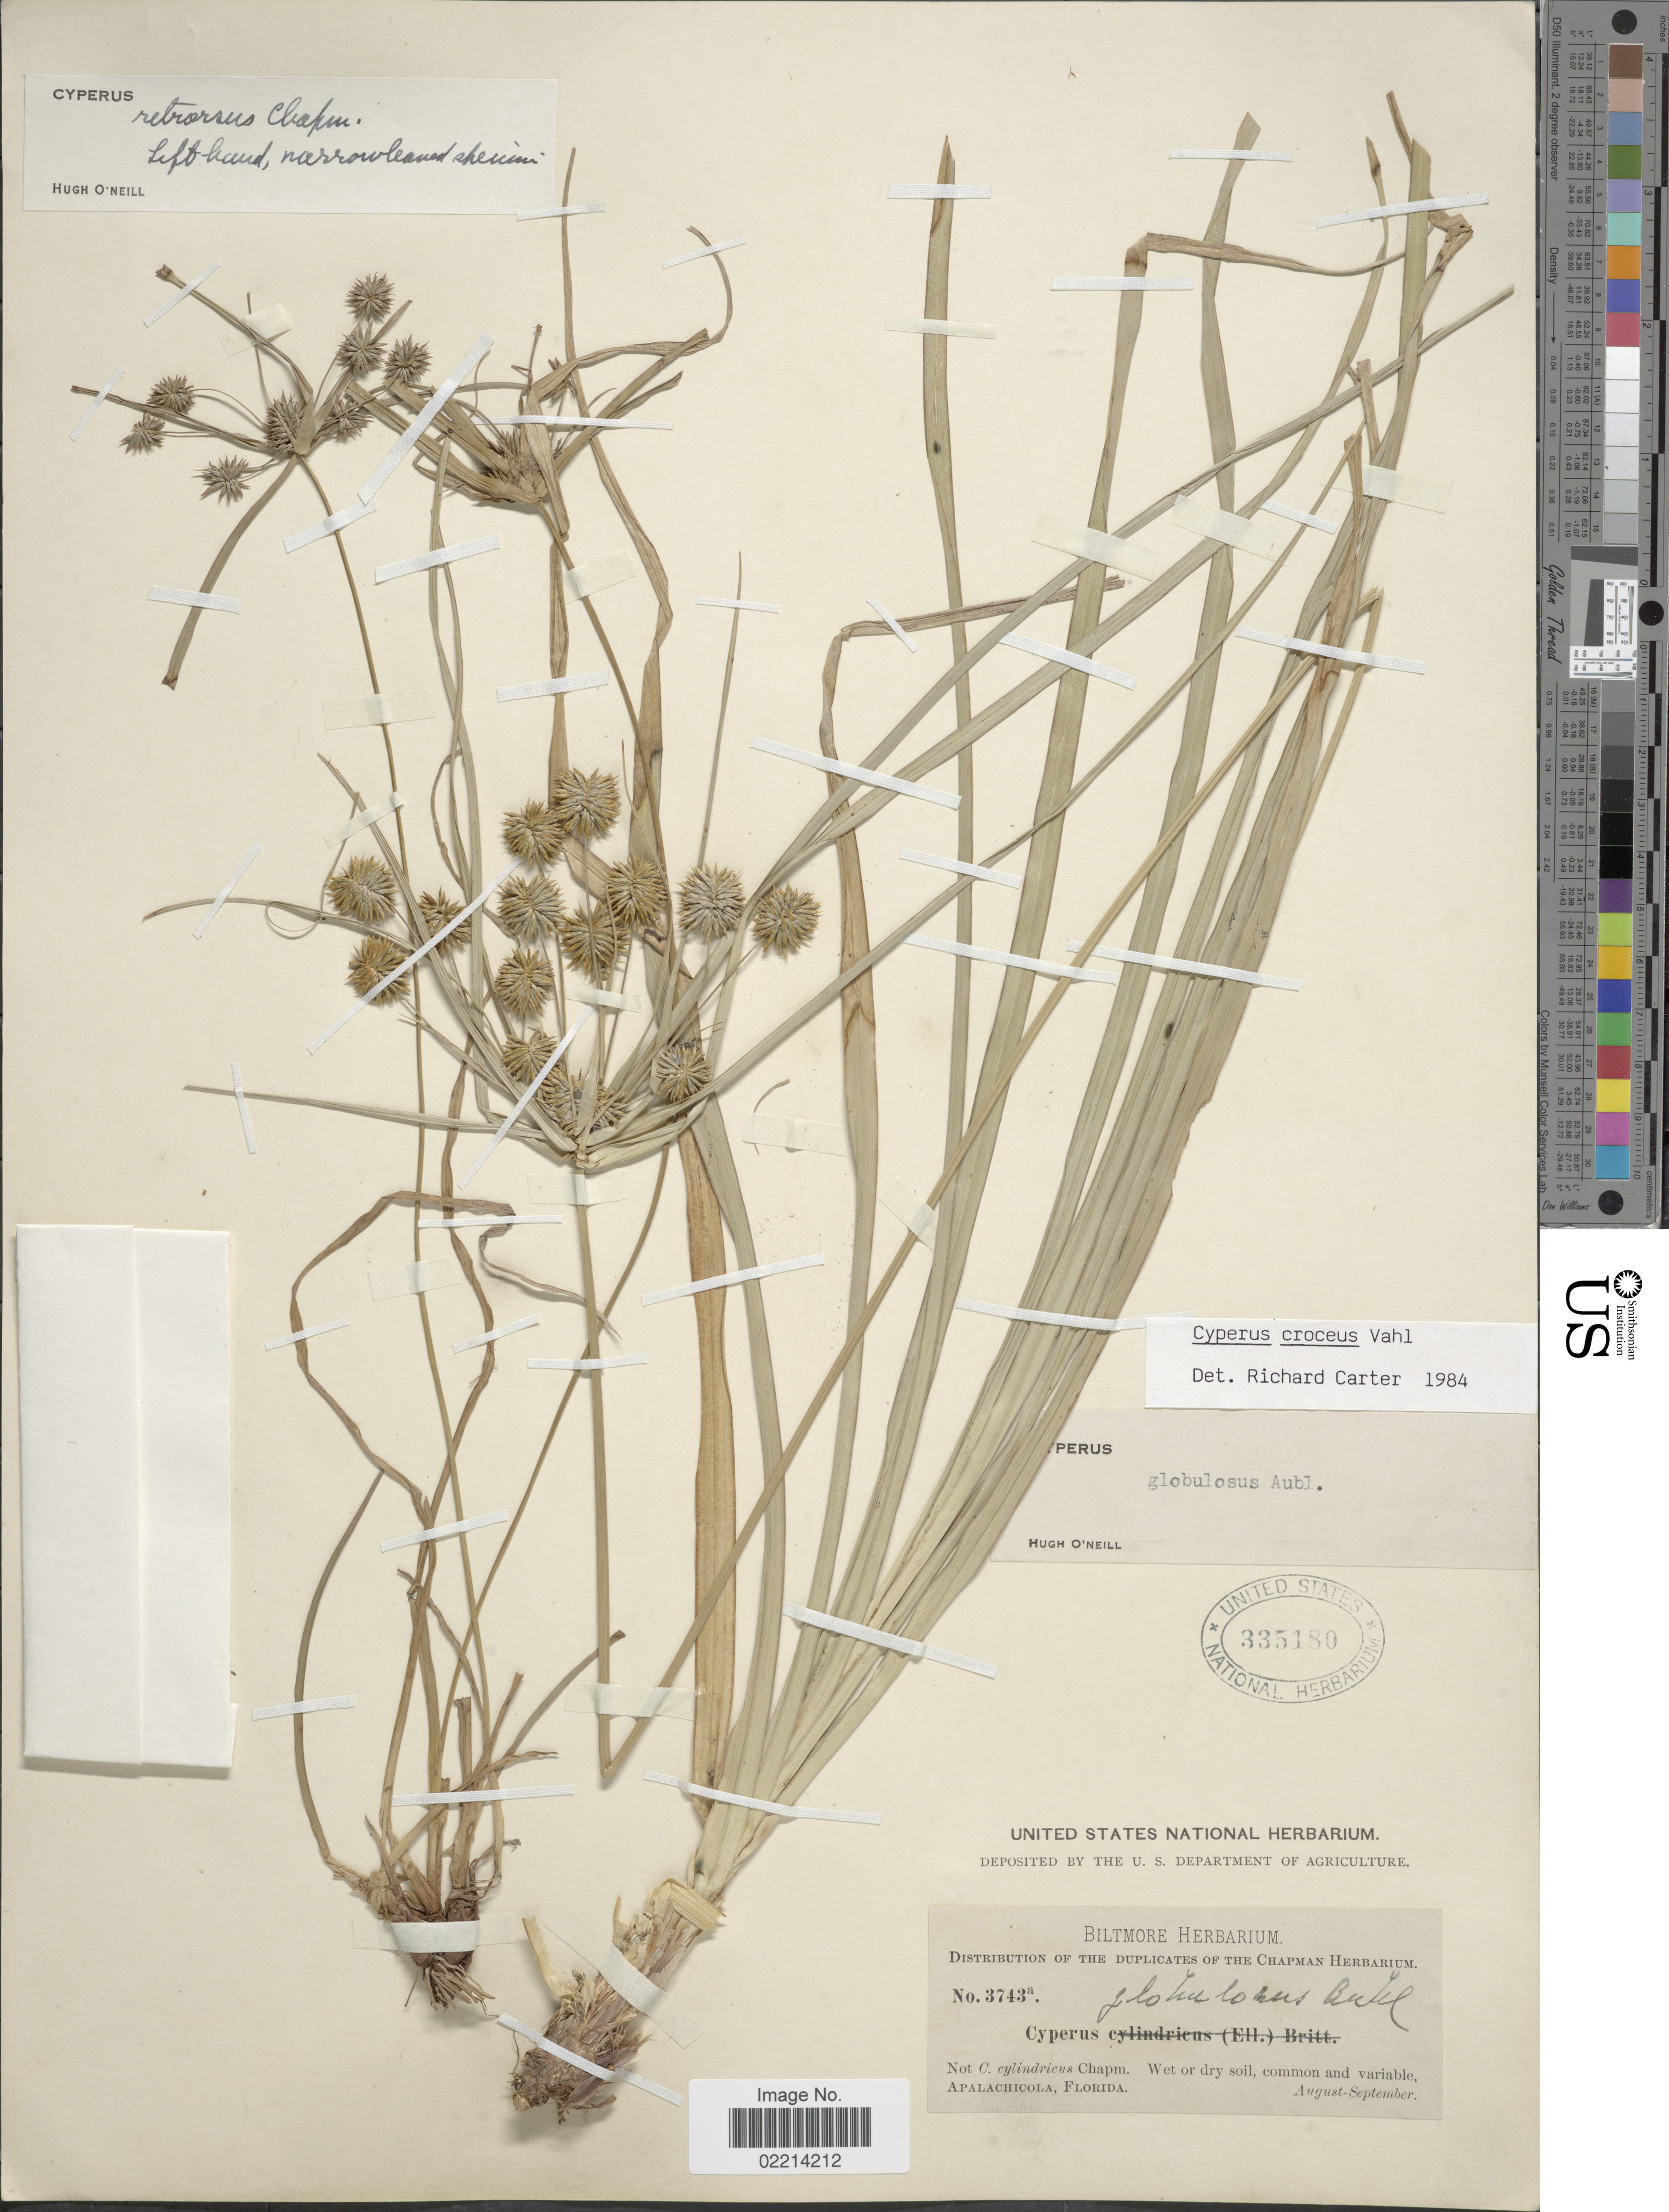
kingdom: Plantae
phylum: Tracheophyta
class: Liliopsida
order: Poales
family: Cyperaceae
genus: Cyperus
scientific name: Cyperus croceus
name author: Vahl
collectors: ex herb. Biltmore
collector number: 3743a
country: United States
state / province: Florida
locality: Wet or dry soi, common and variable, Apalachicola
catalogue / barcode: US 335180